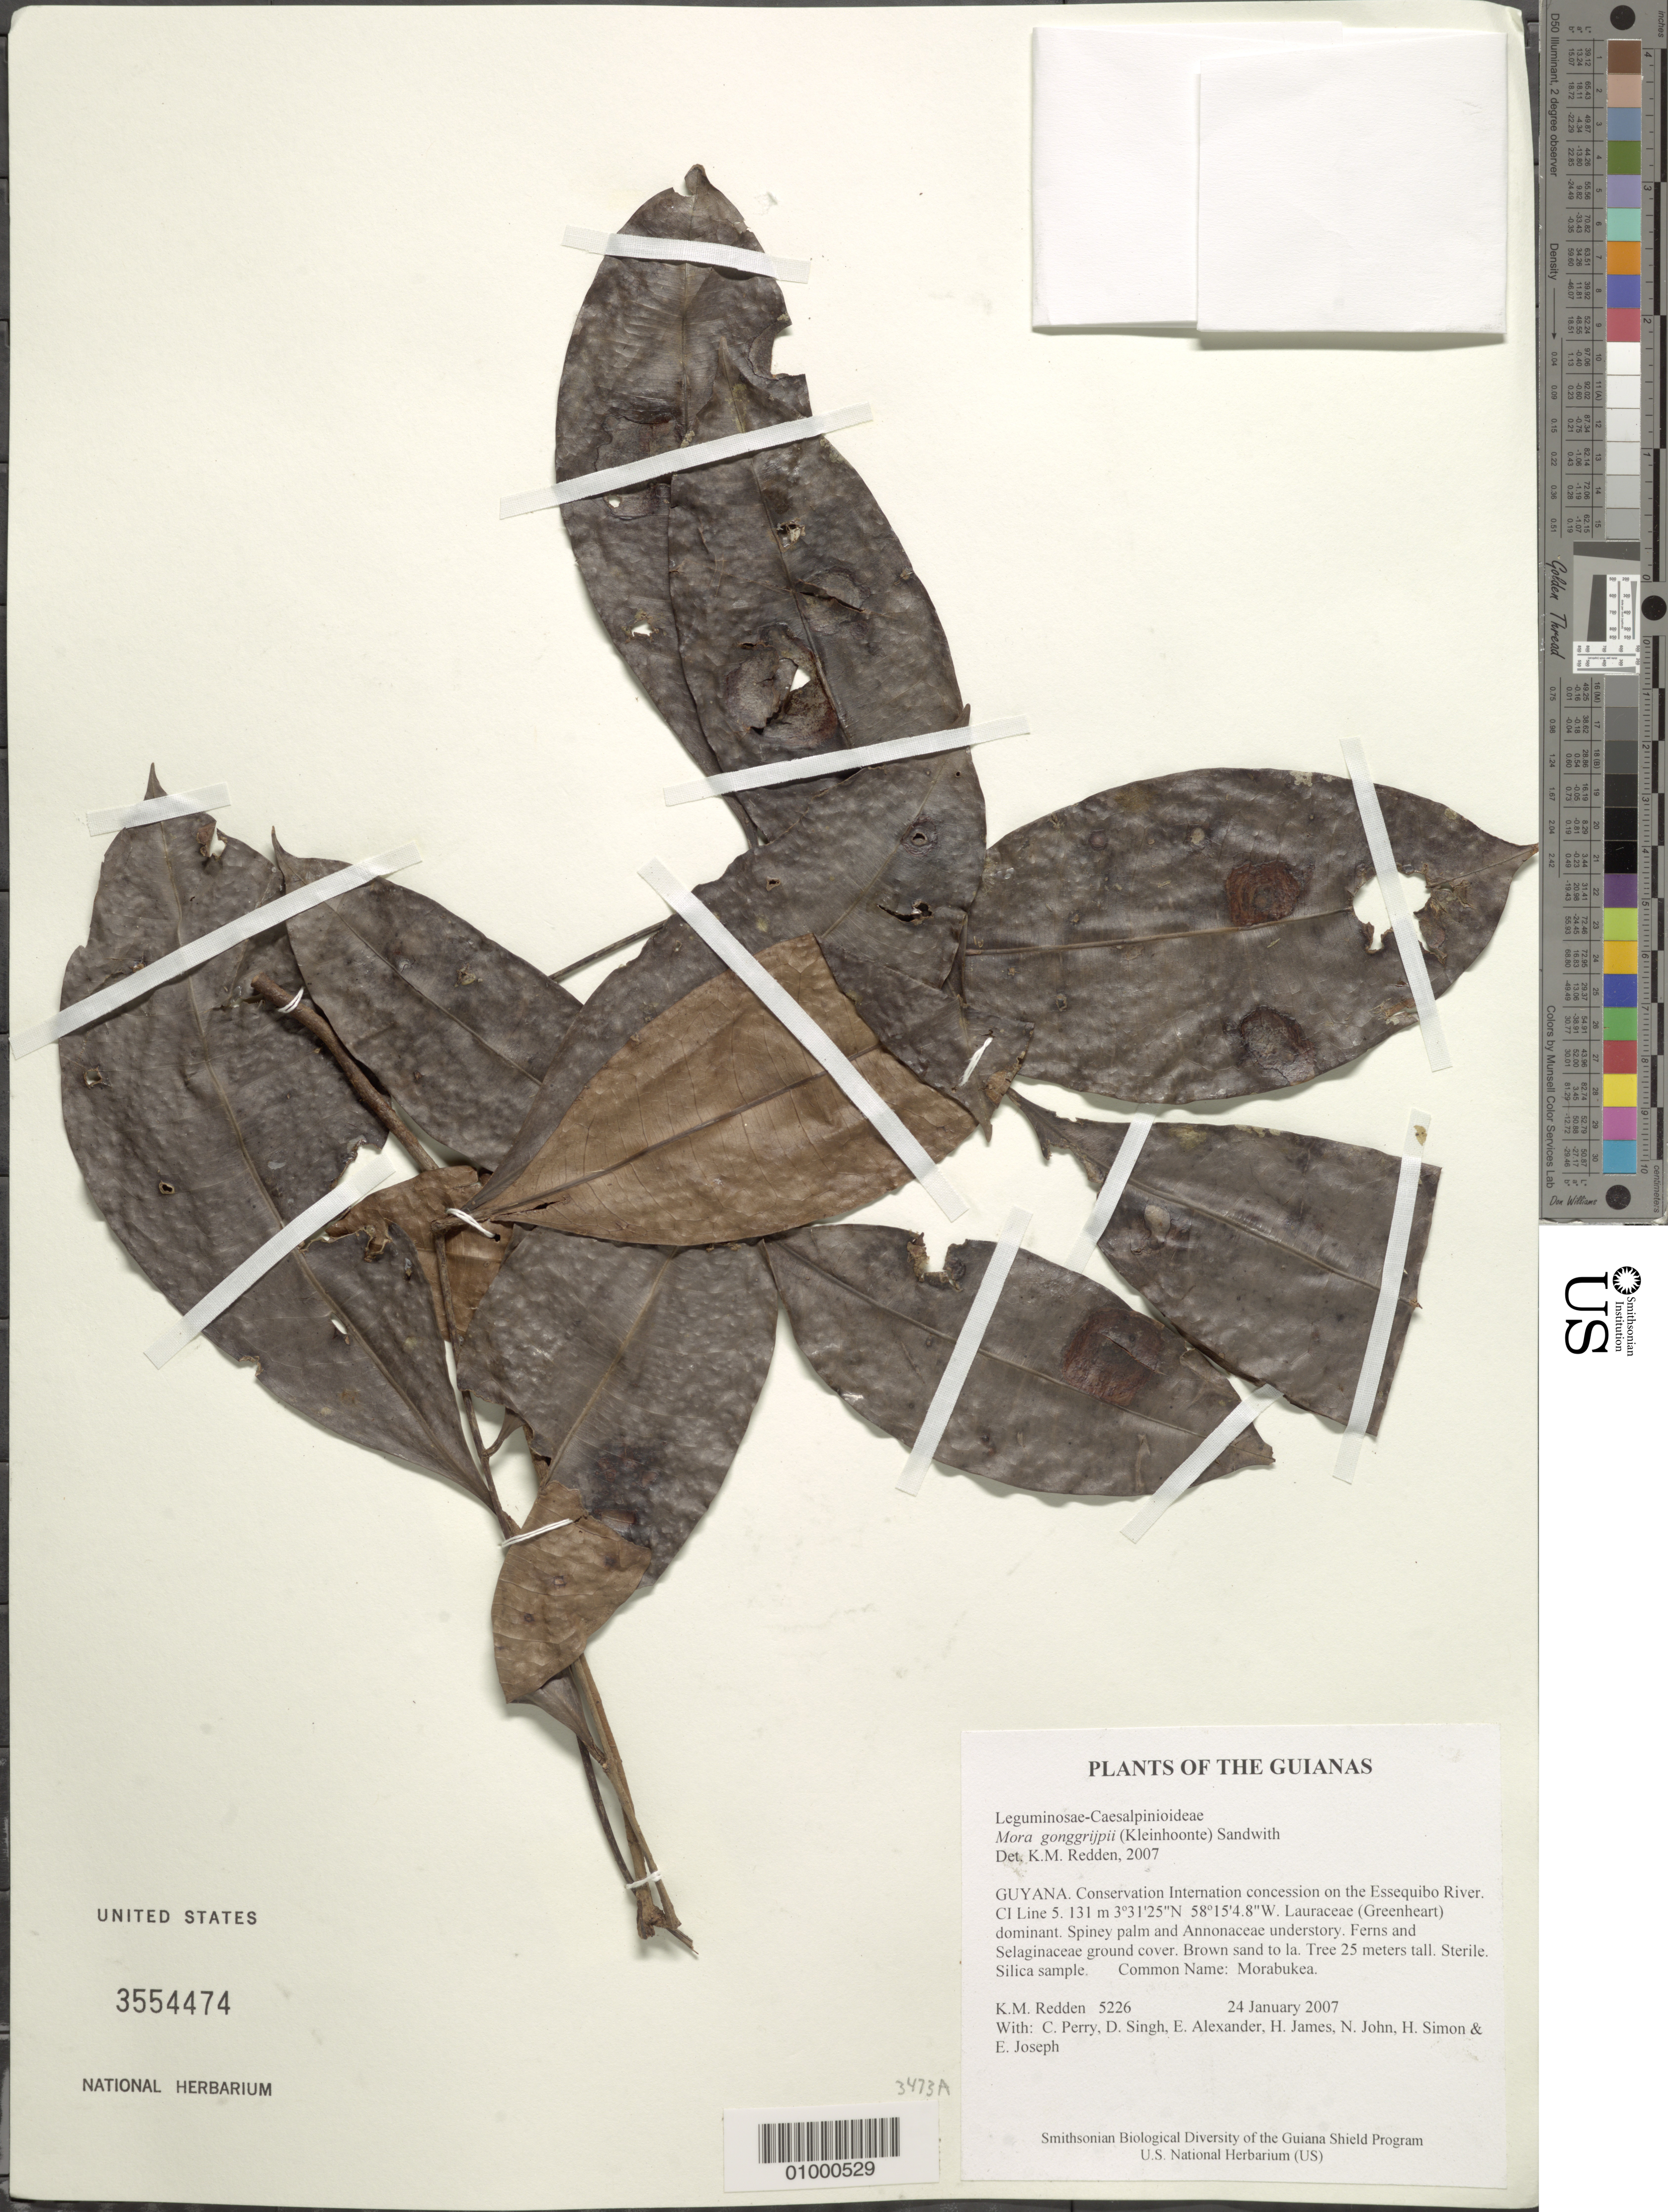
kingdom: Plantae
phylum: Tracheophyta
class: Magnoliopsida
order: Fabales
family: Fabaceae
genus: Mora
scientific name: Mora gonggrijpii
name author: (Kleinhoonte) Sandwith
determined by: Redden, K. M.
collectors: K. M. Redden, C. Perry, D. Singh, E. Alexander, H. James, N. John, H. Simon & E. Joseph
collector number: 5226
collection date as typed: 24 January 2007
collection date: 2007-01-24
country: Guyana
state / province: U. Takutu-U. Essequibo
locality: Conservation International concession on the Essequibo River. CI Line 5.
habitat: Lauraceae (Greenheart) dominant. Spiny palm and Annonaceae understory. Ferns and Selaginaceae ground cover. Brown sand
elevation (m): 131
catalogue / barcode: US 3554474